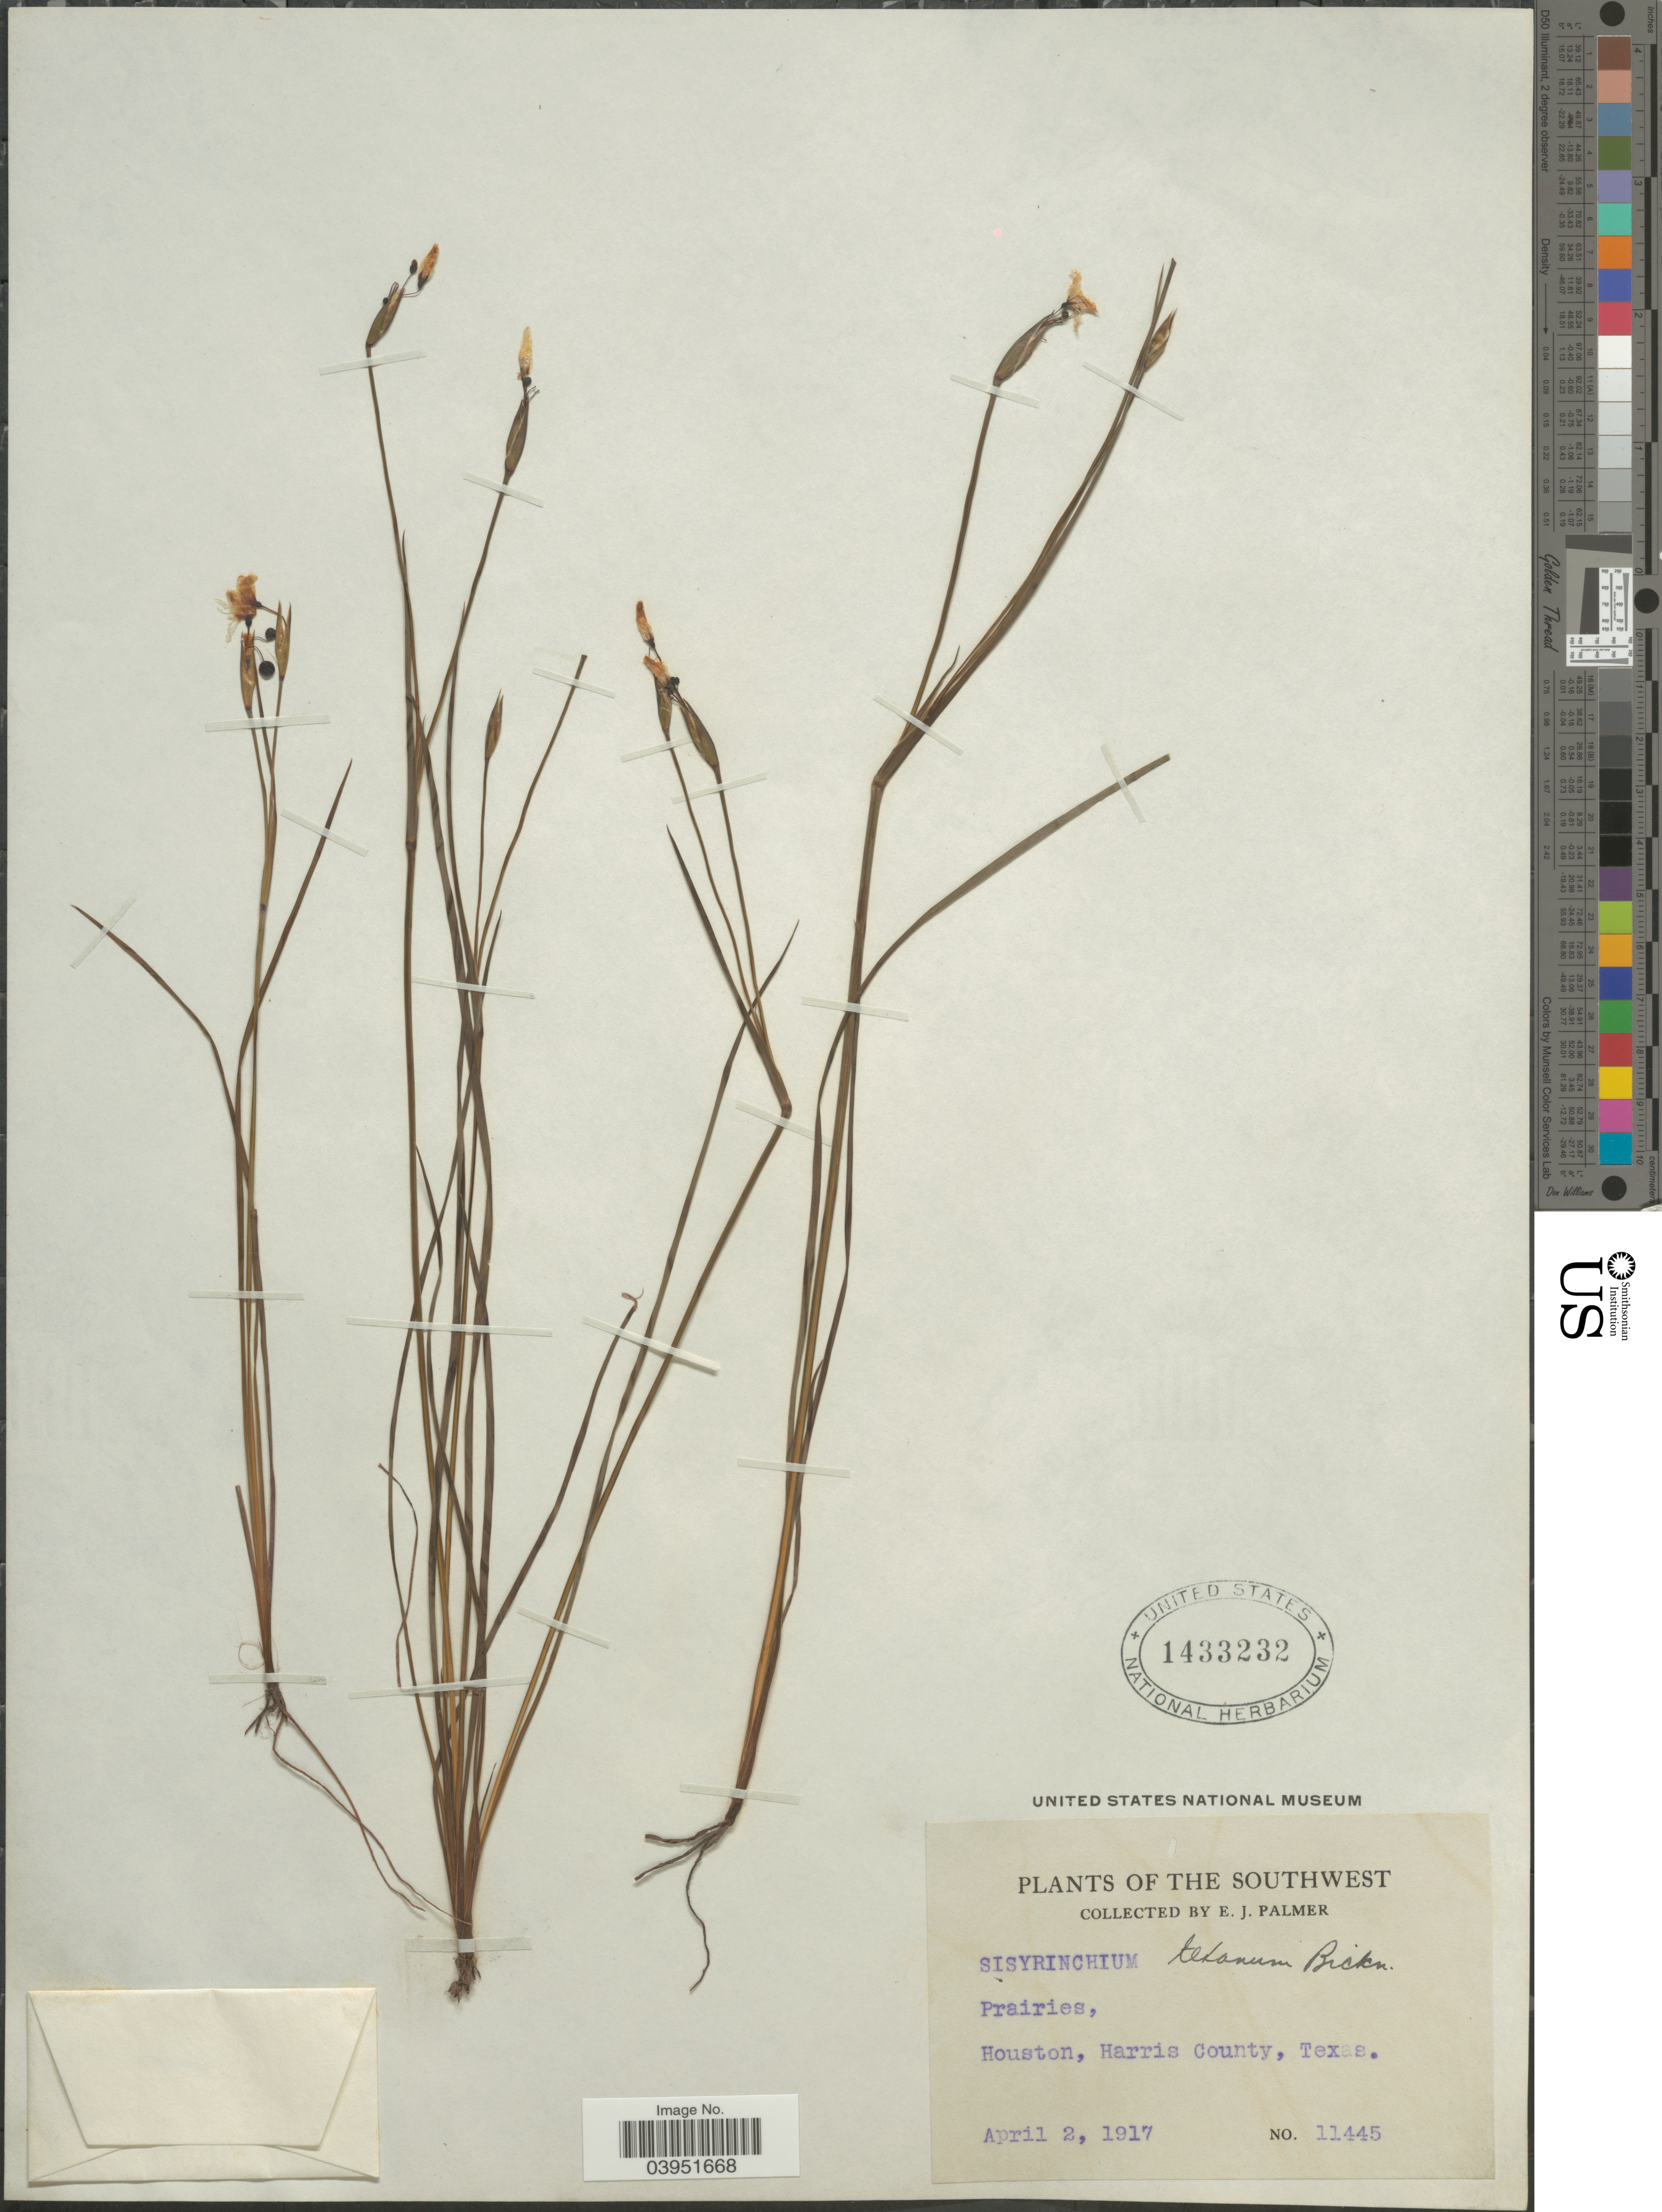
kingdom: Plantae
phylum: Tracheophyta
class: Liliopsida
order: Asparagales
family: Iridaceae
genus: Sisyrinchium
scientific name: Sisyrinchium texanum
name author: E.P. Bicknell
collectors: E. J. Palmer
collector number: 11445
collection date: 1917-04-02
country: United States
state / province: Texas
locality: The Southwest. Houston, Harris County.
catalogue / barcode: US 1433232